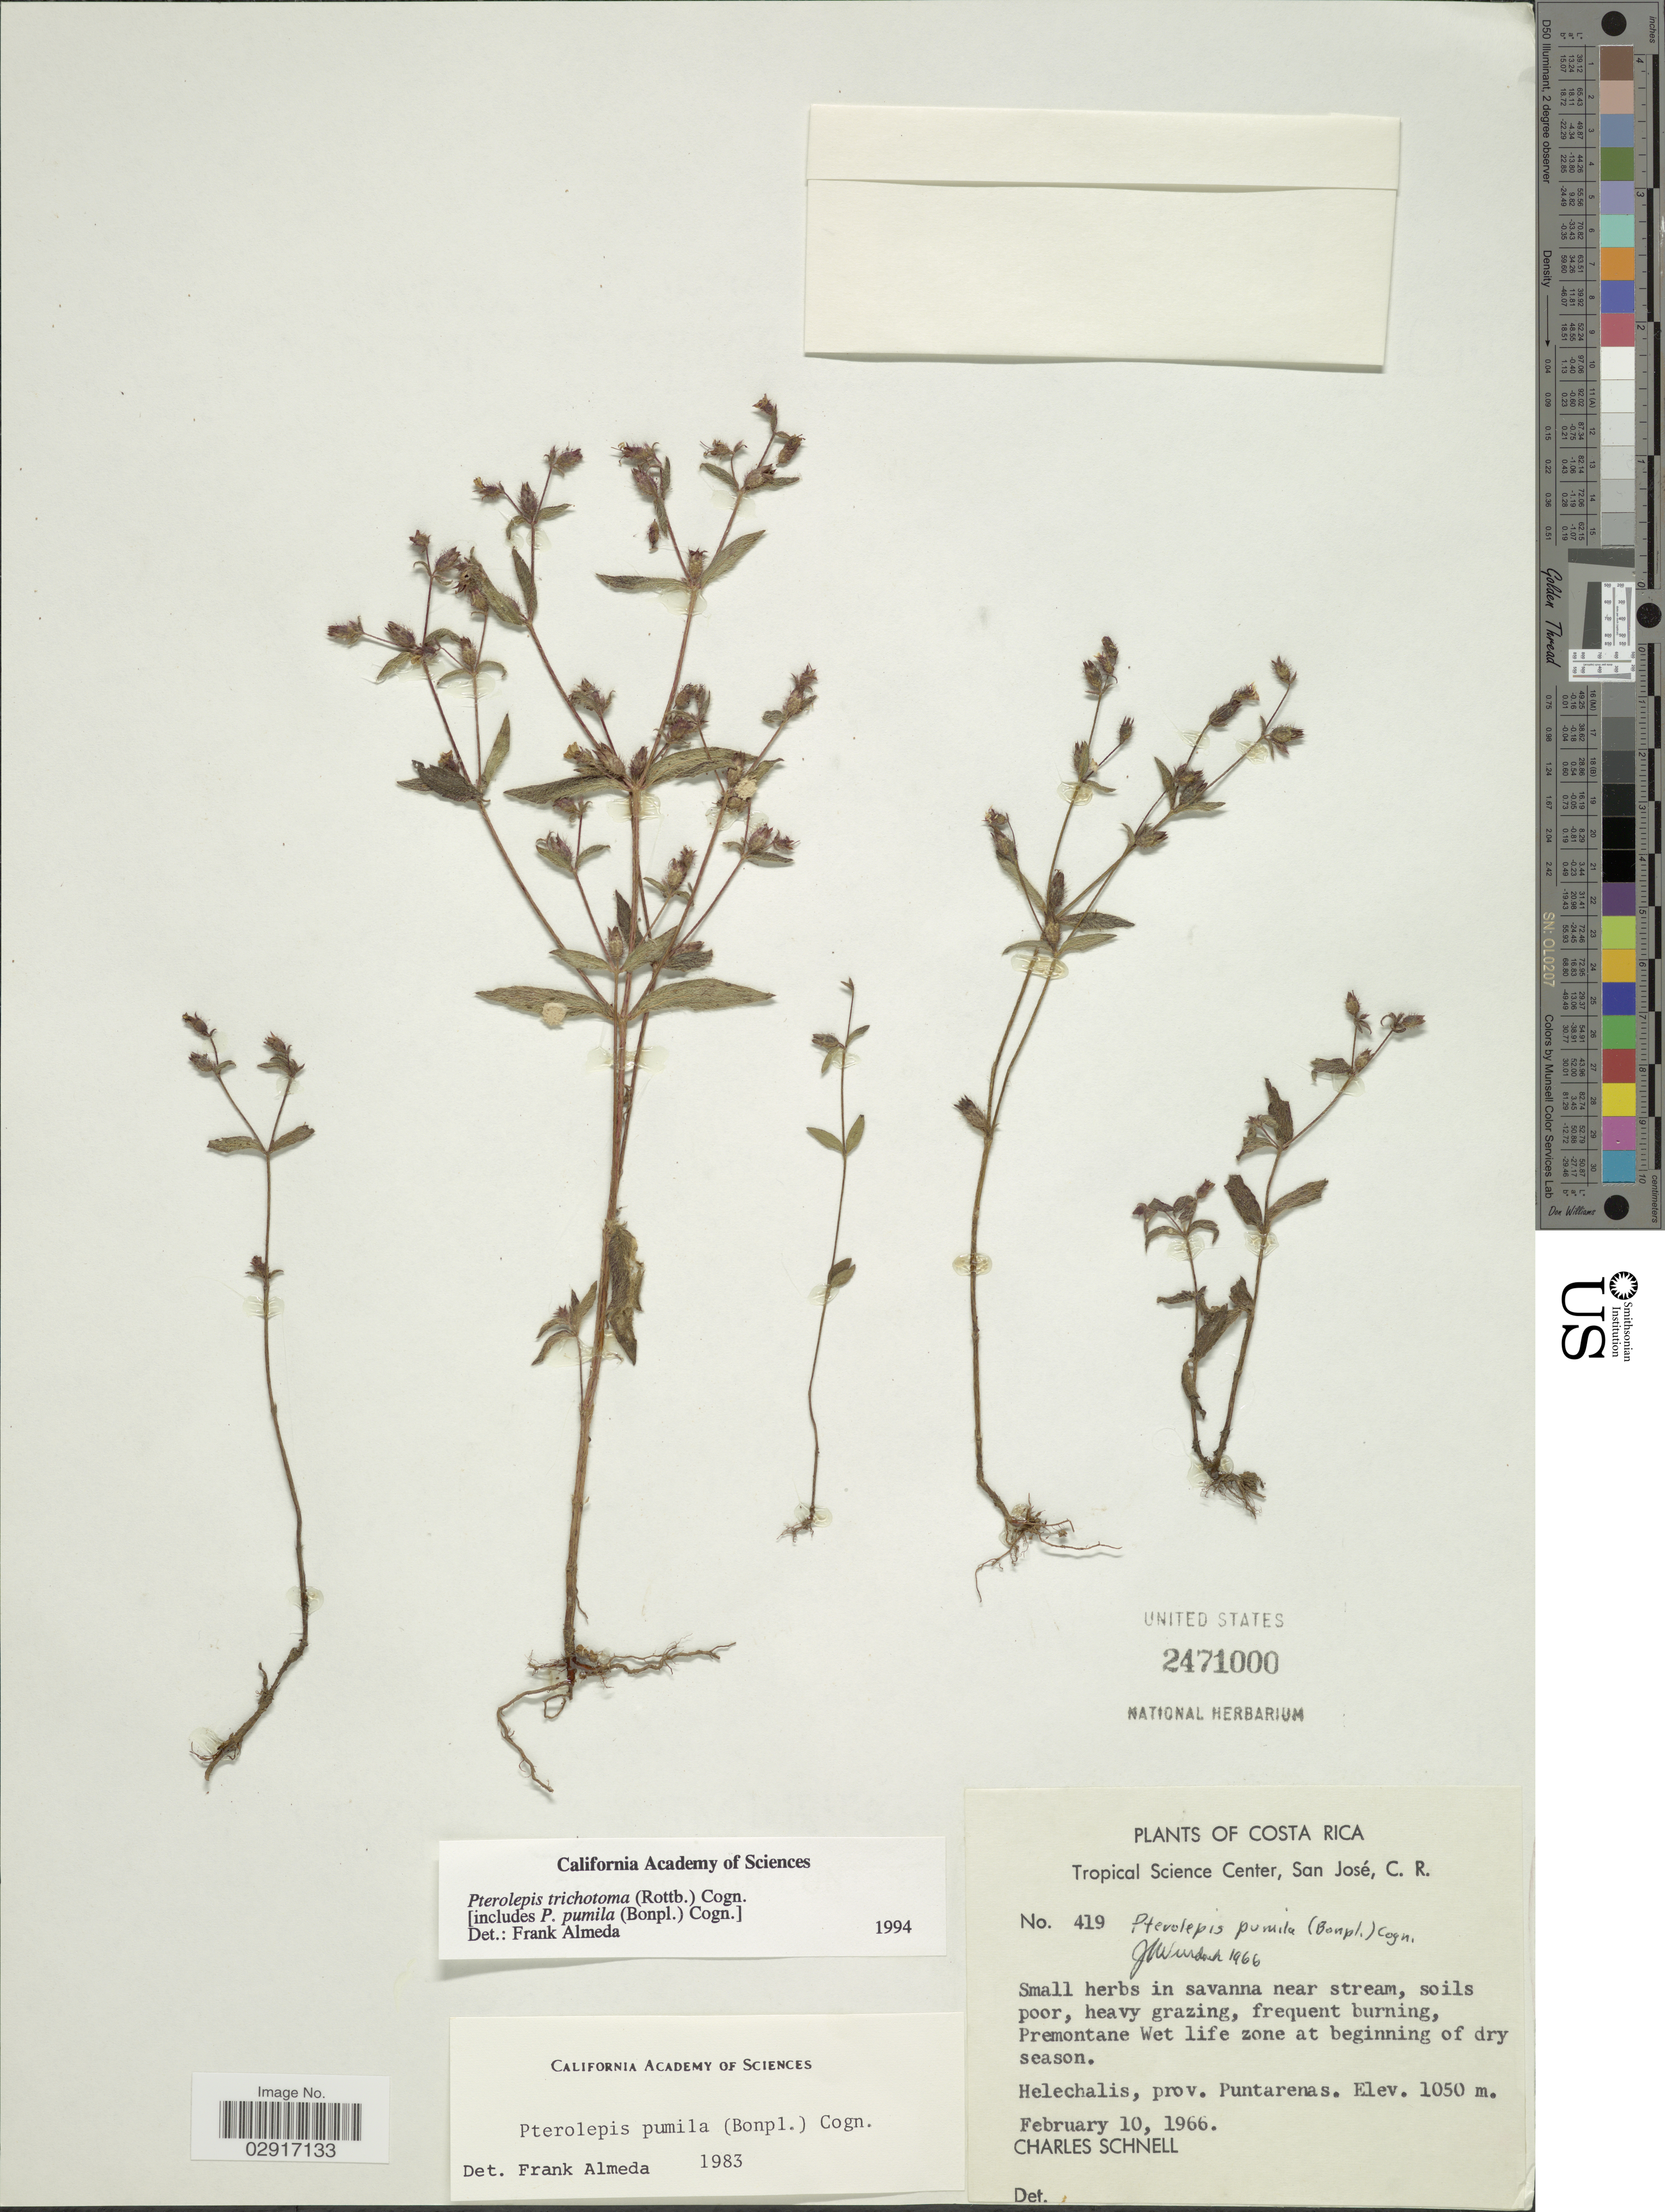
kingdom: Plantae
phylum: Tracheophyta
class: Magnoliopsida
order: Myrtales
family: Melastomataceae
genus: Pterolepis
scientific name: Pterolepis trichotoma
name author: (Rottb.) Cogn.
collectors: C. Schnell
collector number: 419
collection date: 1966-02-10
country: Costa Rica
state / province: Puntarenas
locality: Helechalis.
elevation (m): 1050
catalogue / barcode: US 2471000